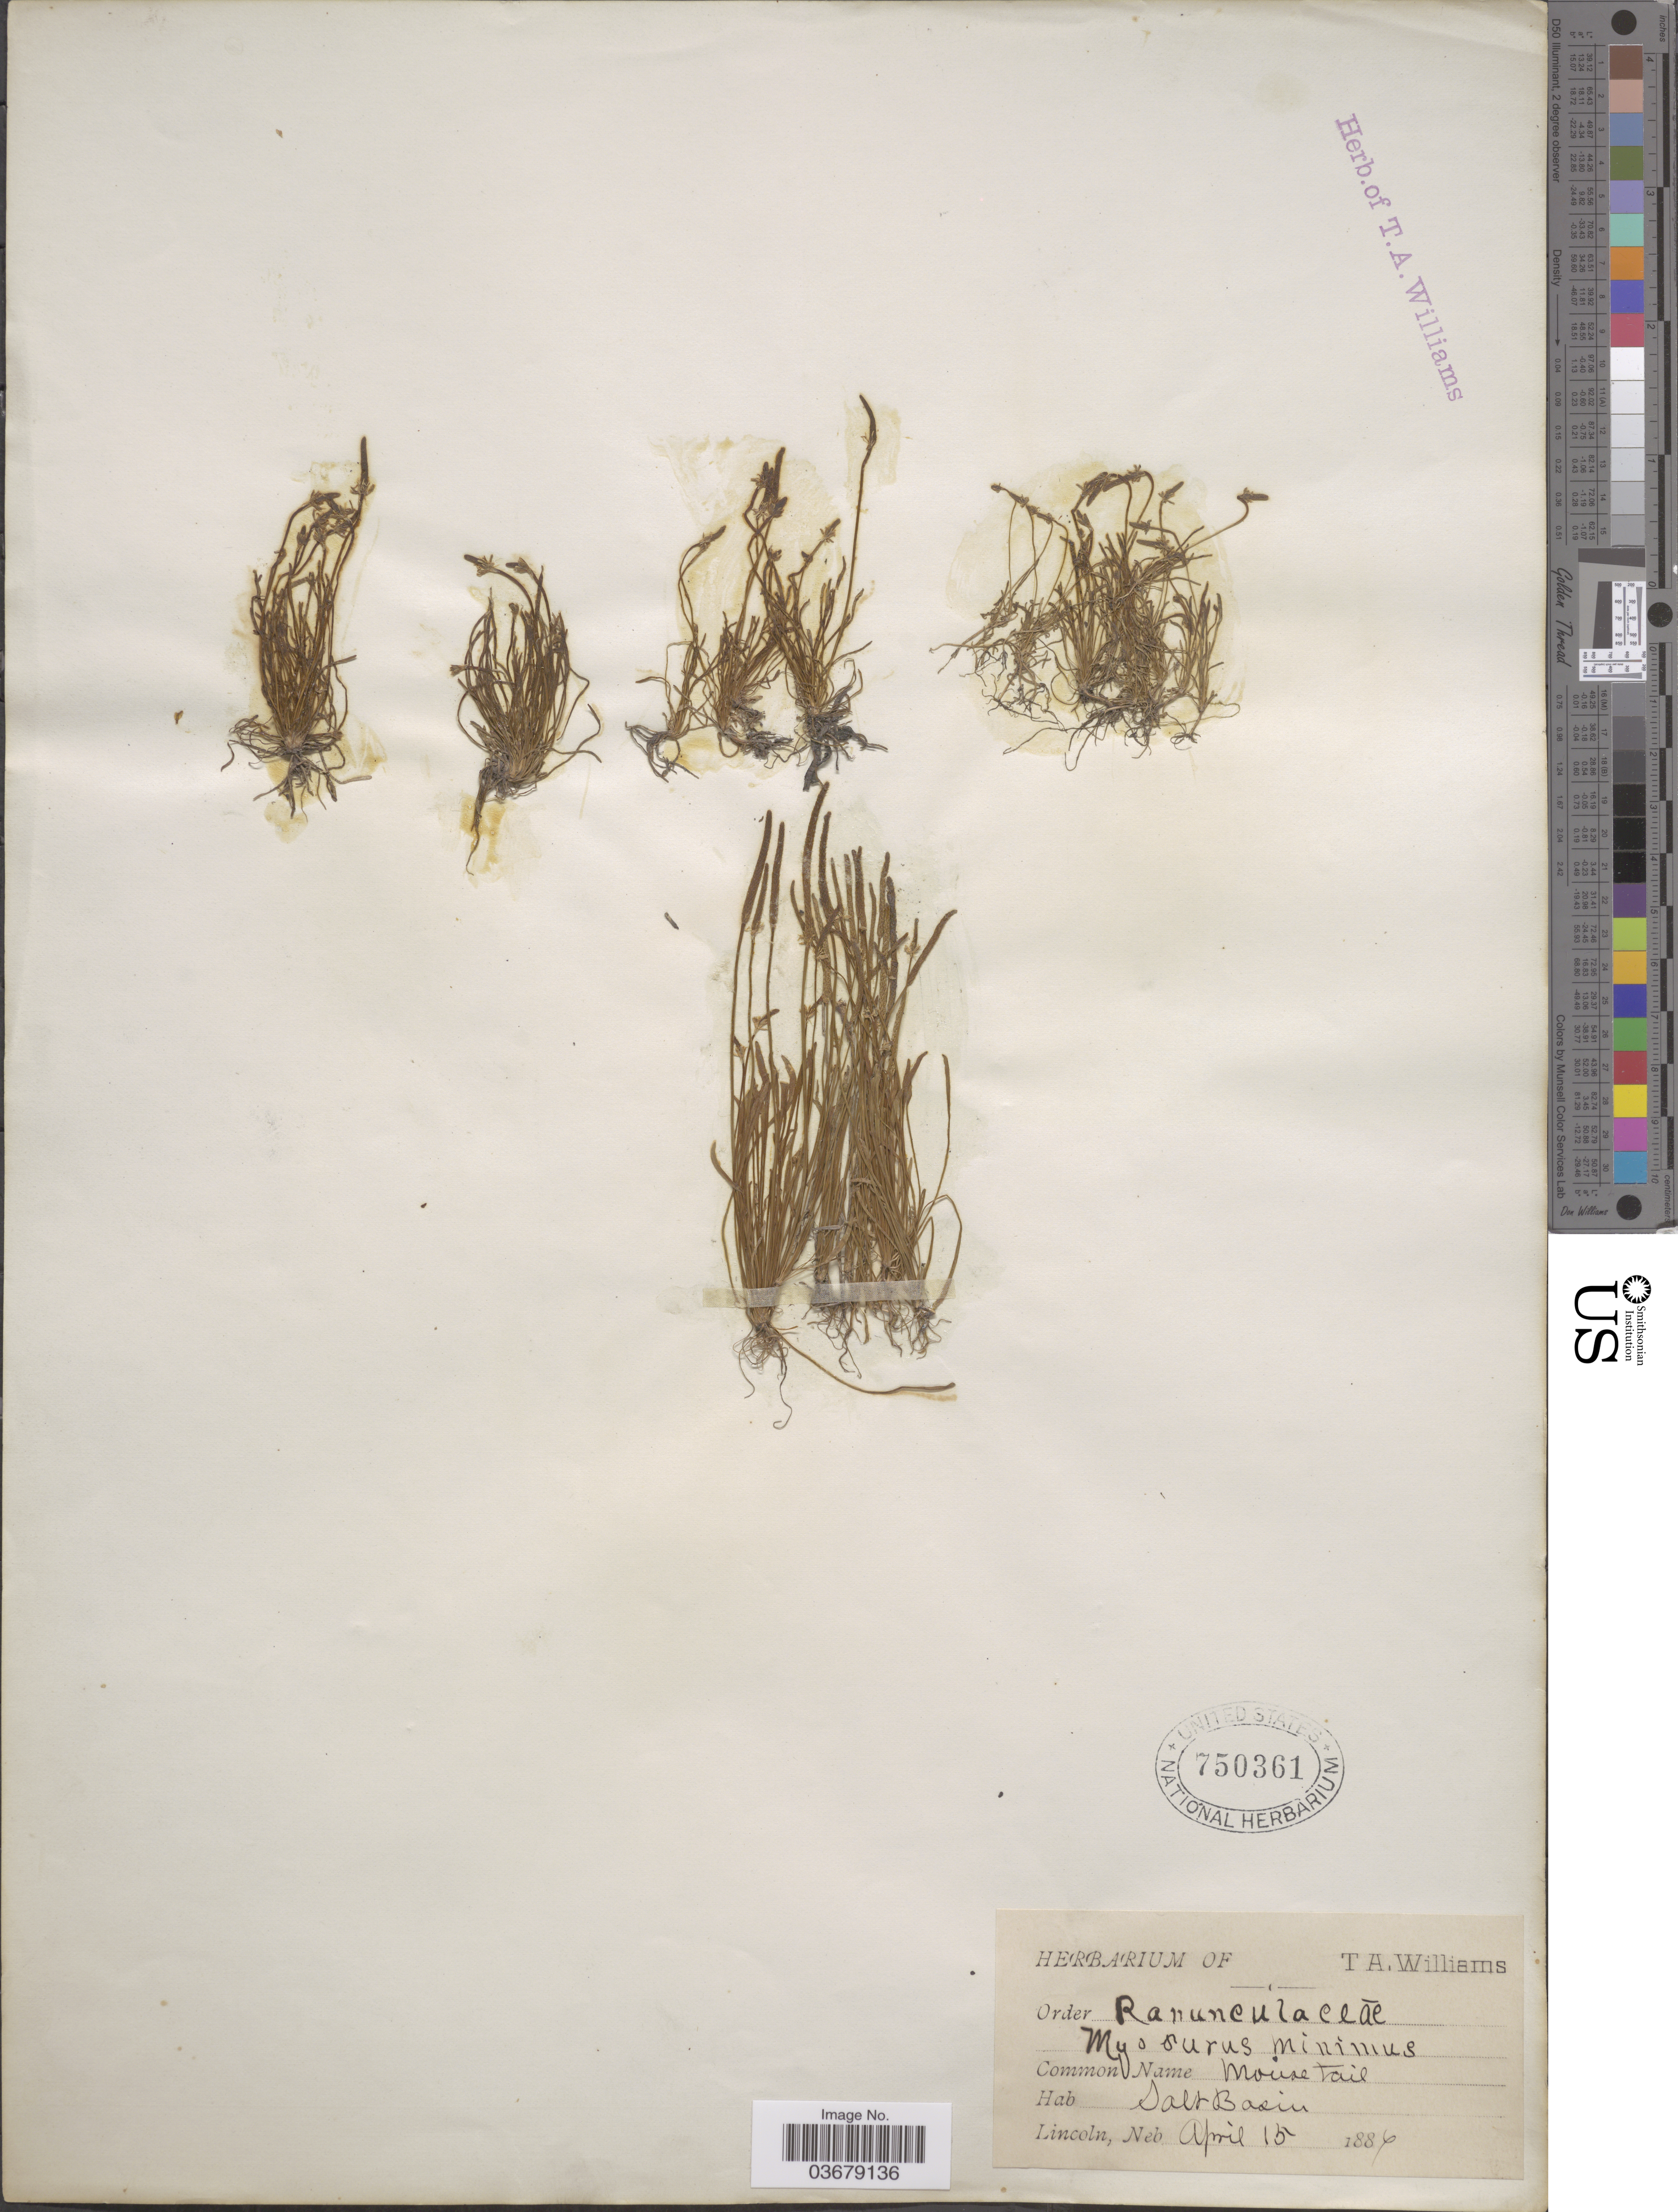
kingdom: Plantae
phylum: Tracheophyta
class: Magnoliopsida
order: Ranunculales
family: Ranunculaceae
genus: Myosurus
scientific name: Myosurus minimus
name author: L.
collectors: ex herb. Thos. A. Williams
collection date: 1887-04-15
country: United States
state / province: Nebraska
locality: Salt Basin, Lincoln.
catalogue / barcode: US 750361